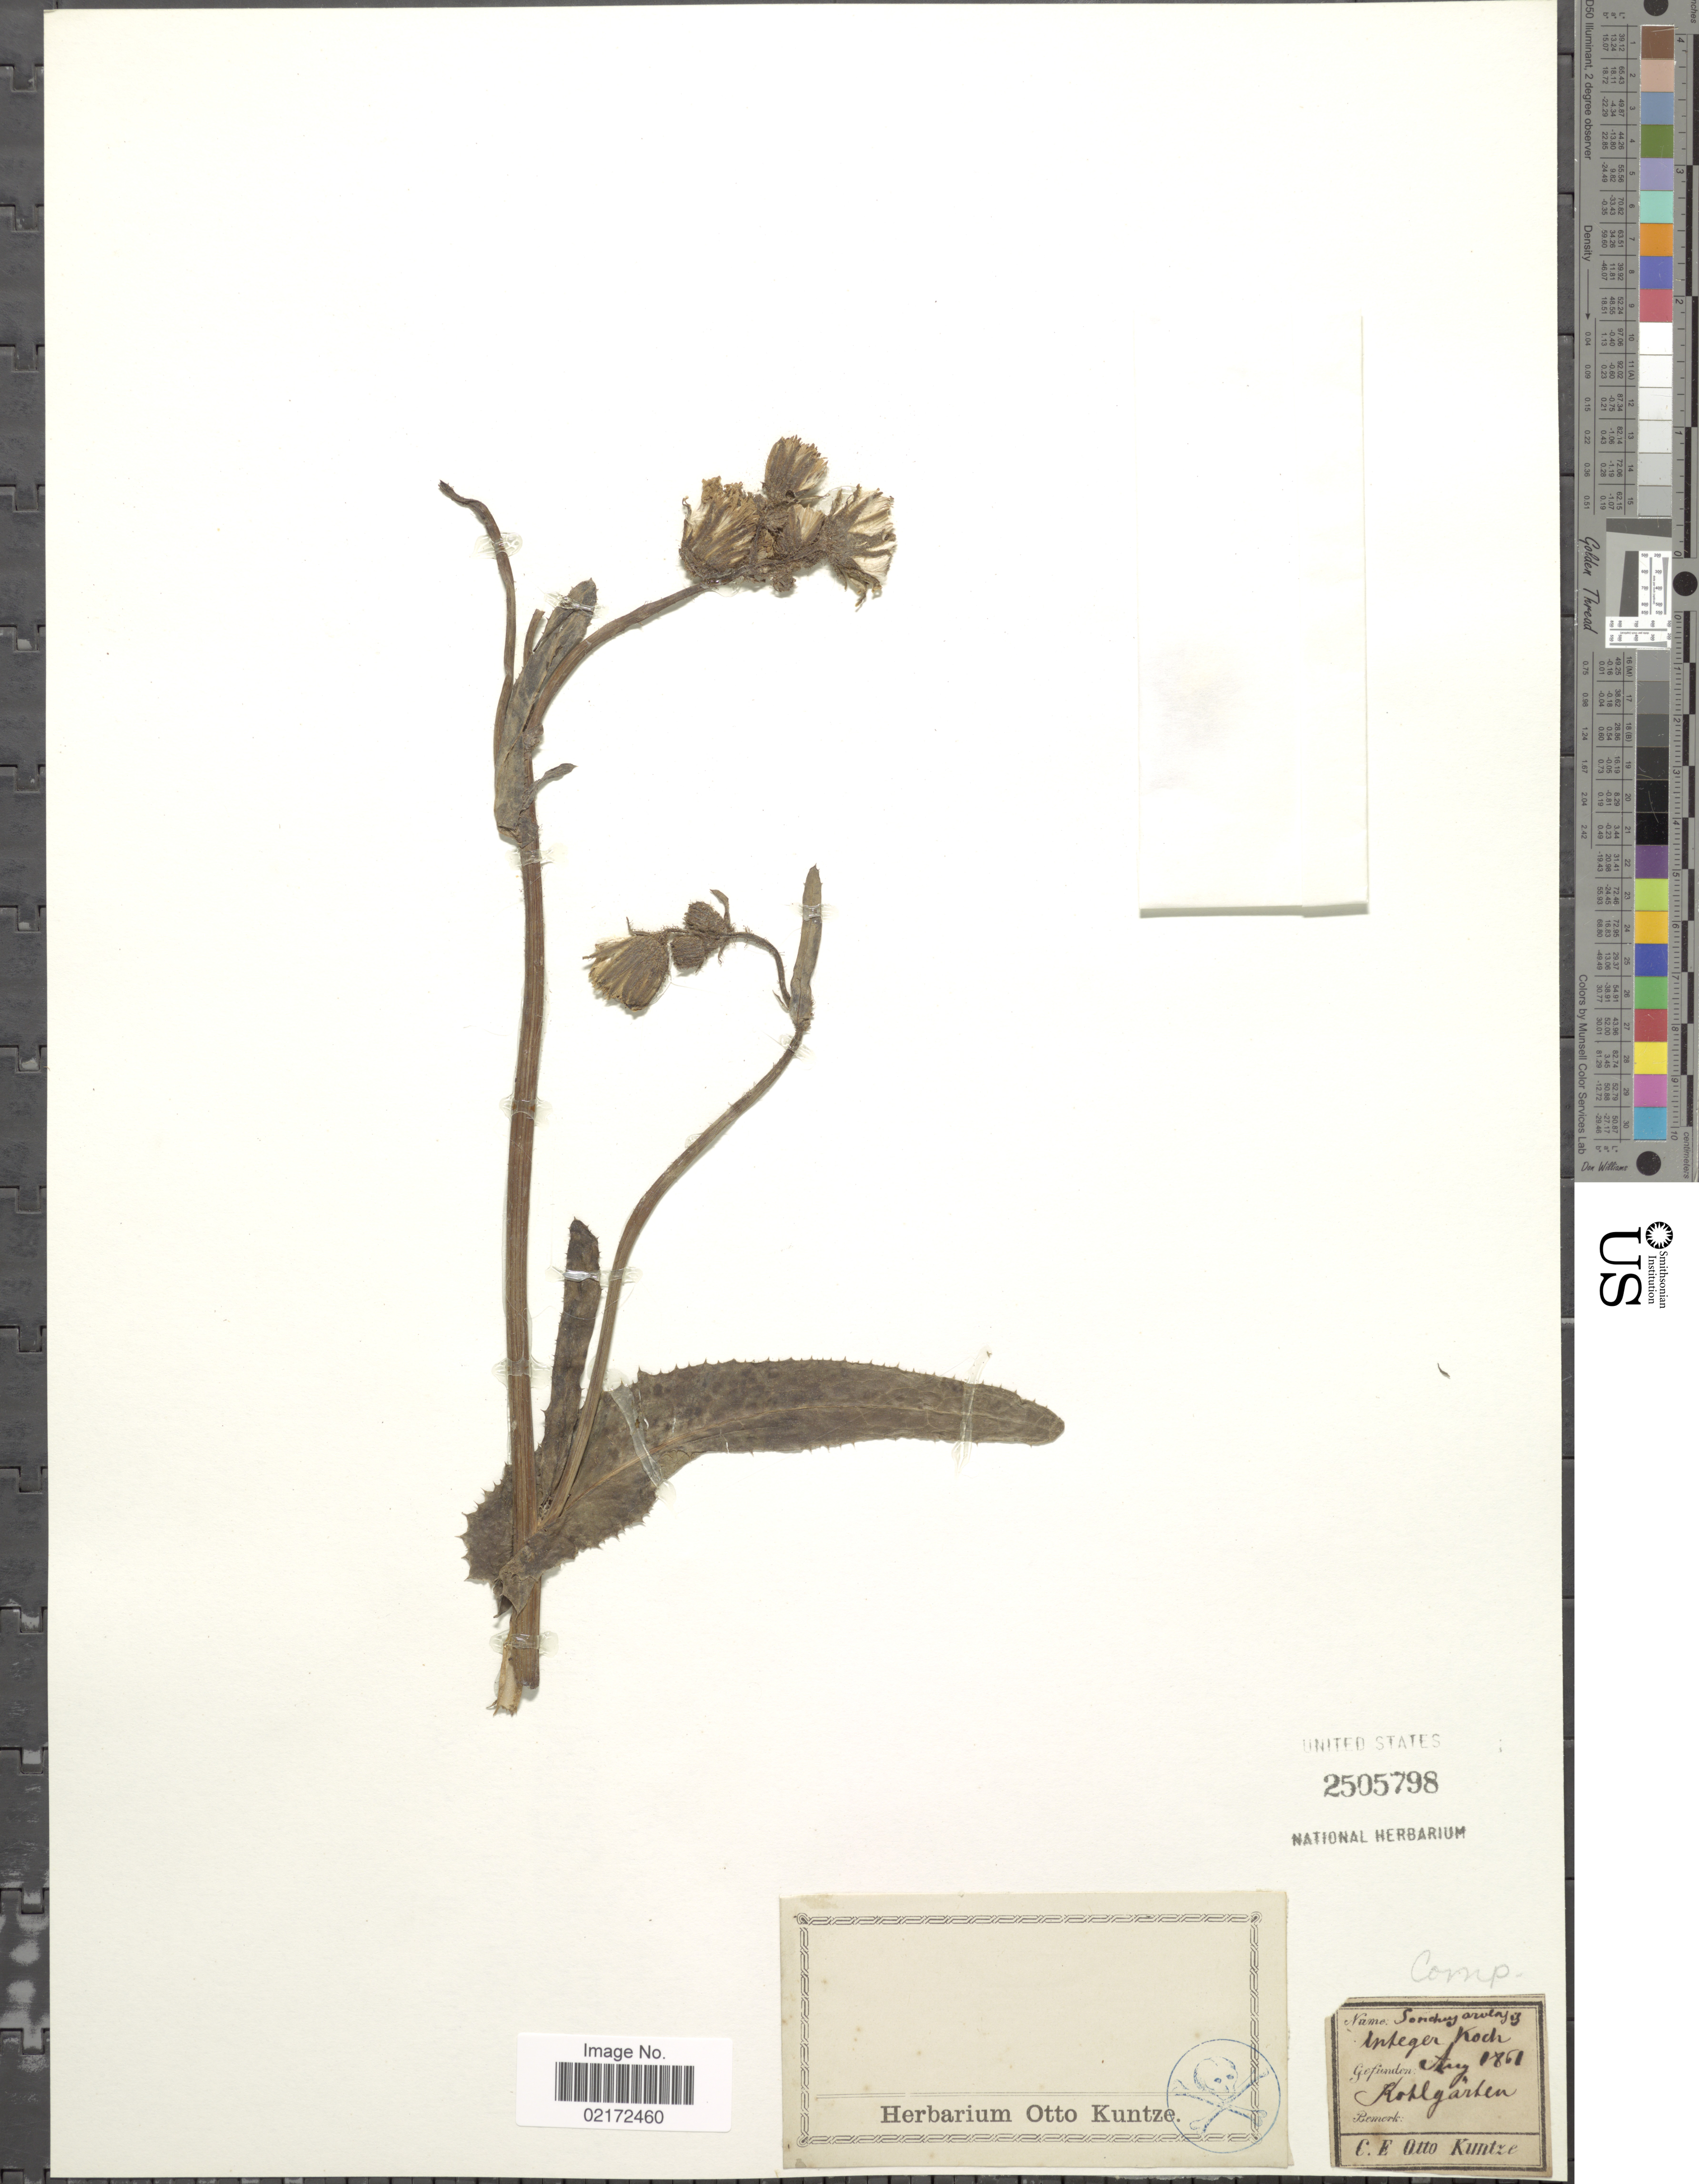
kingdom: Plantae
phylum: Tracheophyta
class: Magnoliopsida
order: Asterales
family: Asteraceae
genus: Sonchus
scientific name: Sonchus arvensis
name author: L.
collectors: C.E.O. Kuntze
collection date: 1861-08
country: Germany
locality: Kohlgärten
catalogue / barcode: US 2505798